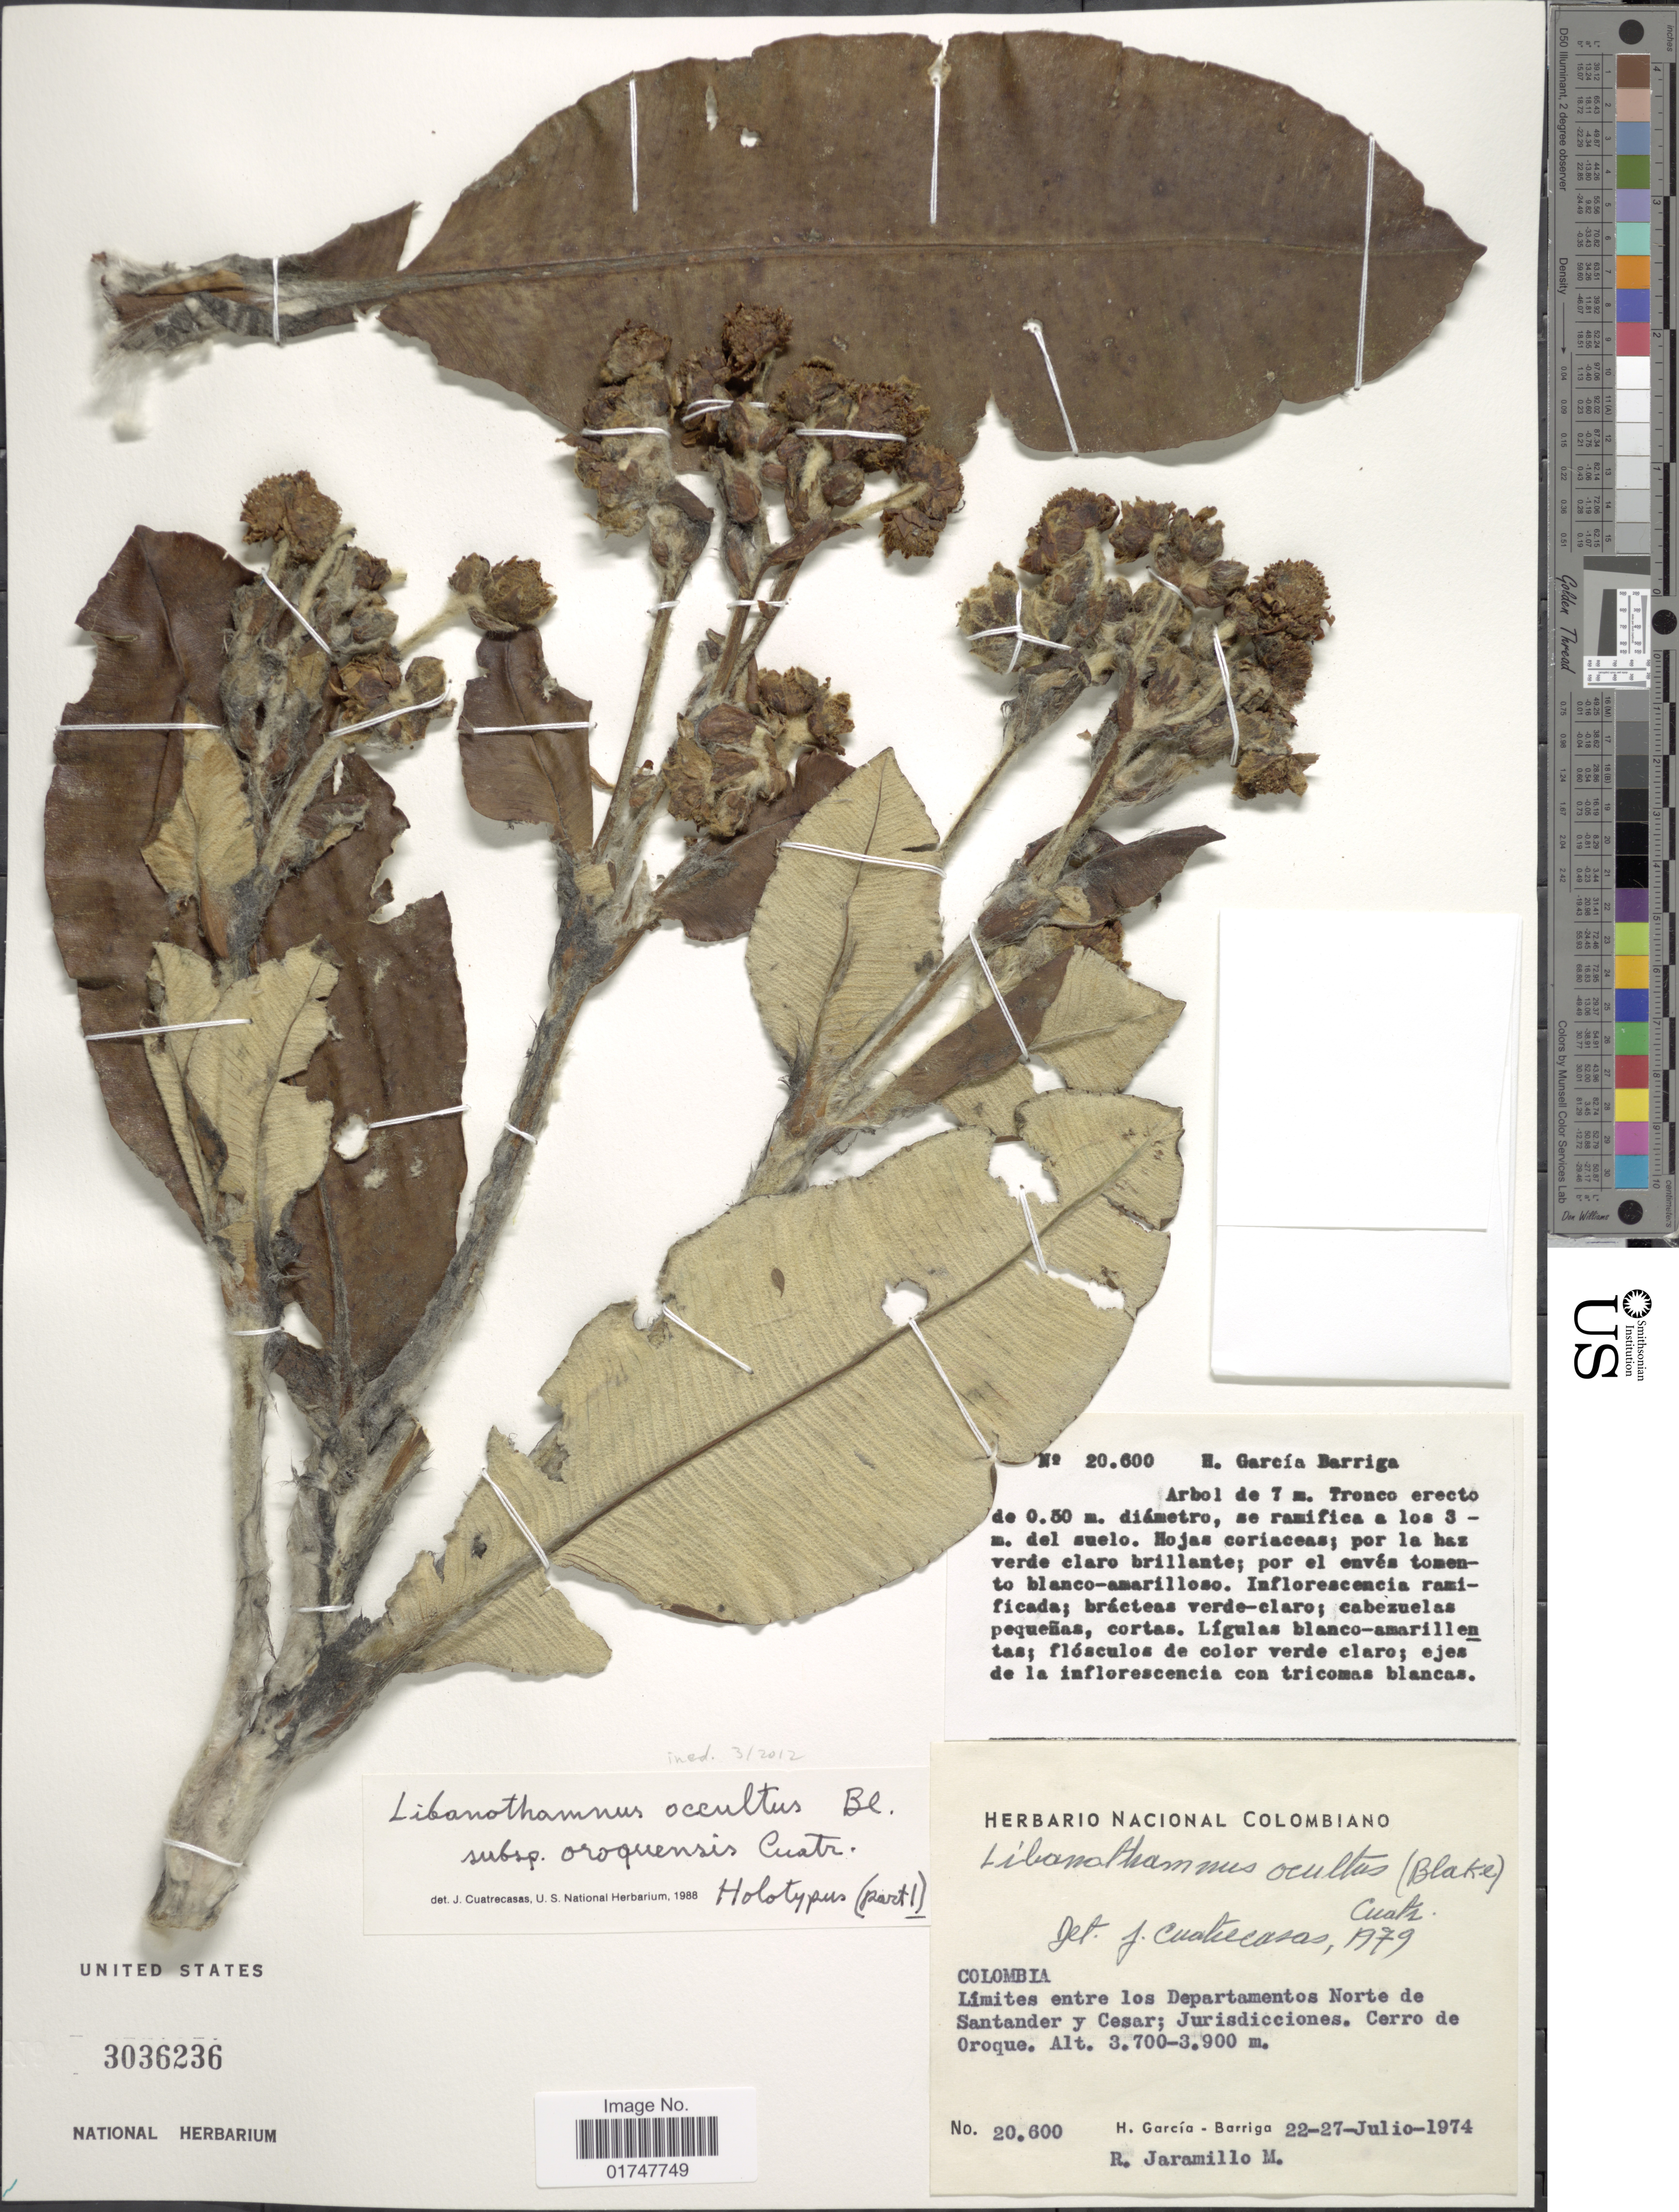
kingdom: Plantae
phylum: Tracheophyta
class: Magnoliopsida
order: Asterales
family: Asteraceae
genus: Libanothamnus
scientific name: Libanothamnus occultus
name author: (S.F. Blake) Cuatrec.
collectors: H. García Barriga & R. Jaramillo M.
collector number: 20600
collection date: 1974-07-22/1974-07-27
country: Colombia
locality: Límites entre los Departamentos Norte de Santander y Cesar; Jurisdicciones. Cerro de Oroque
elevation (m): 3700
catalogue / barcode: US 3036236